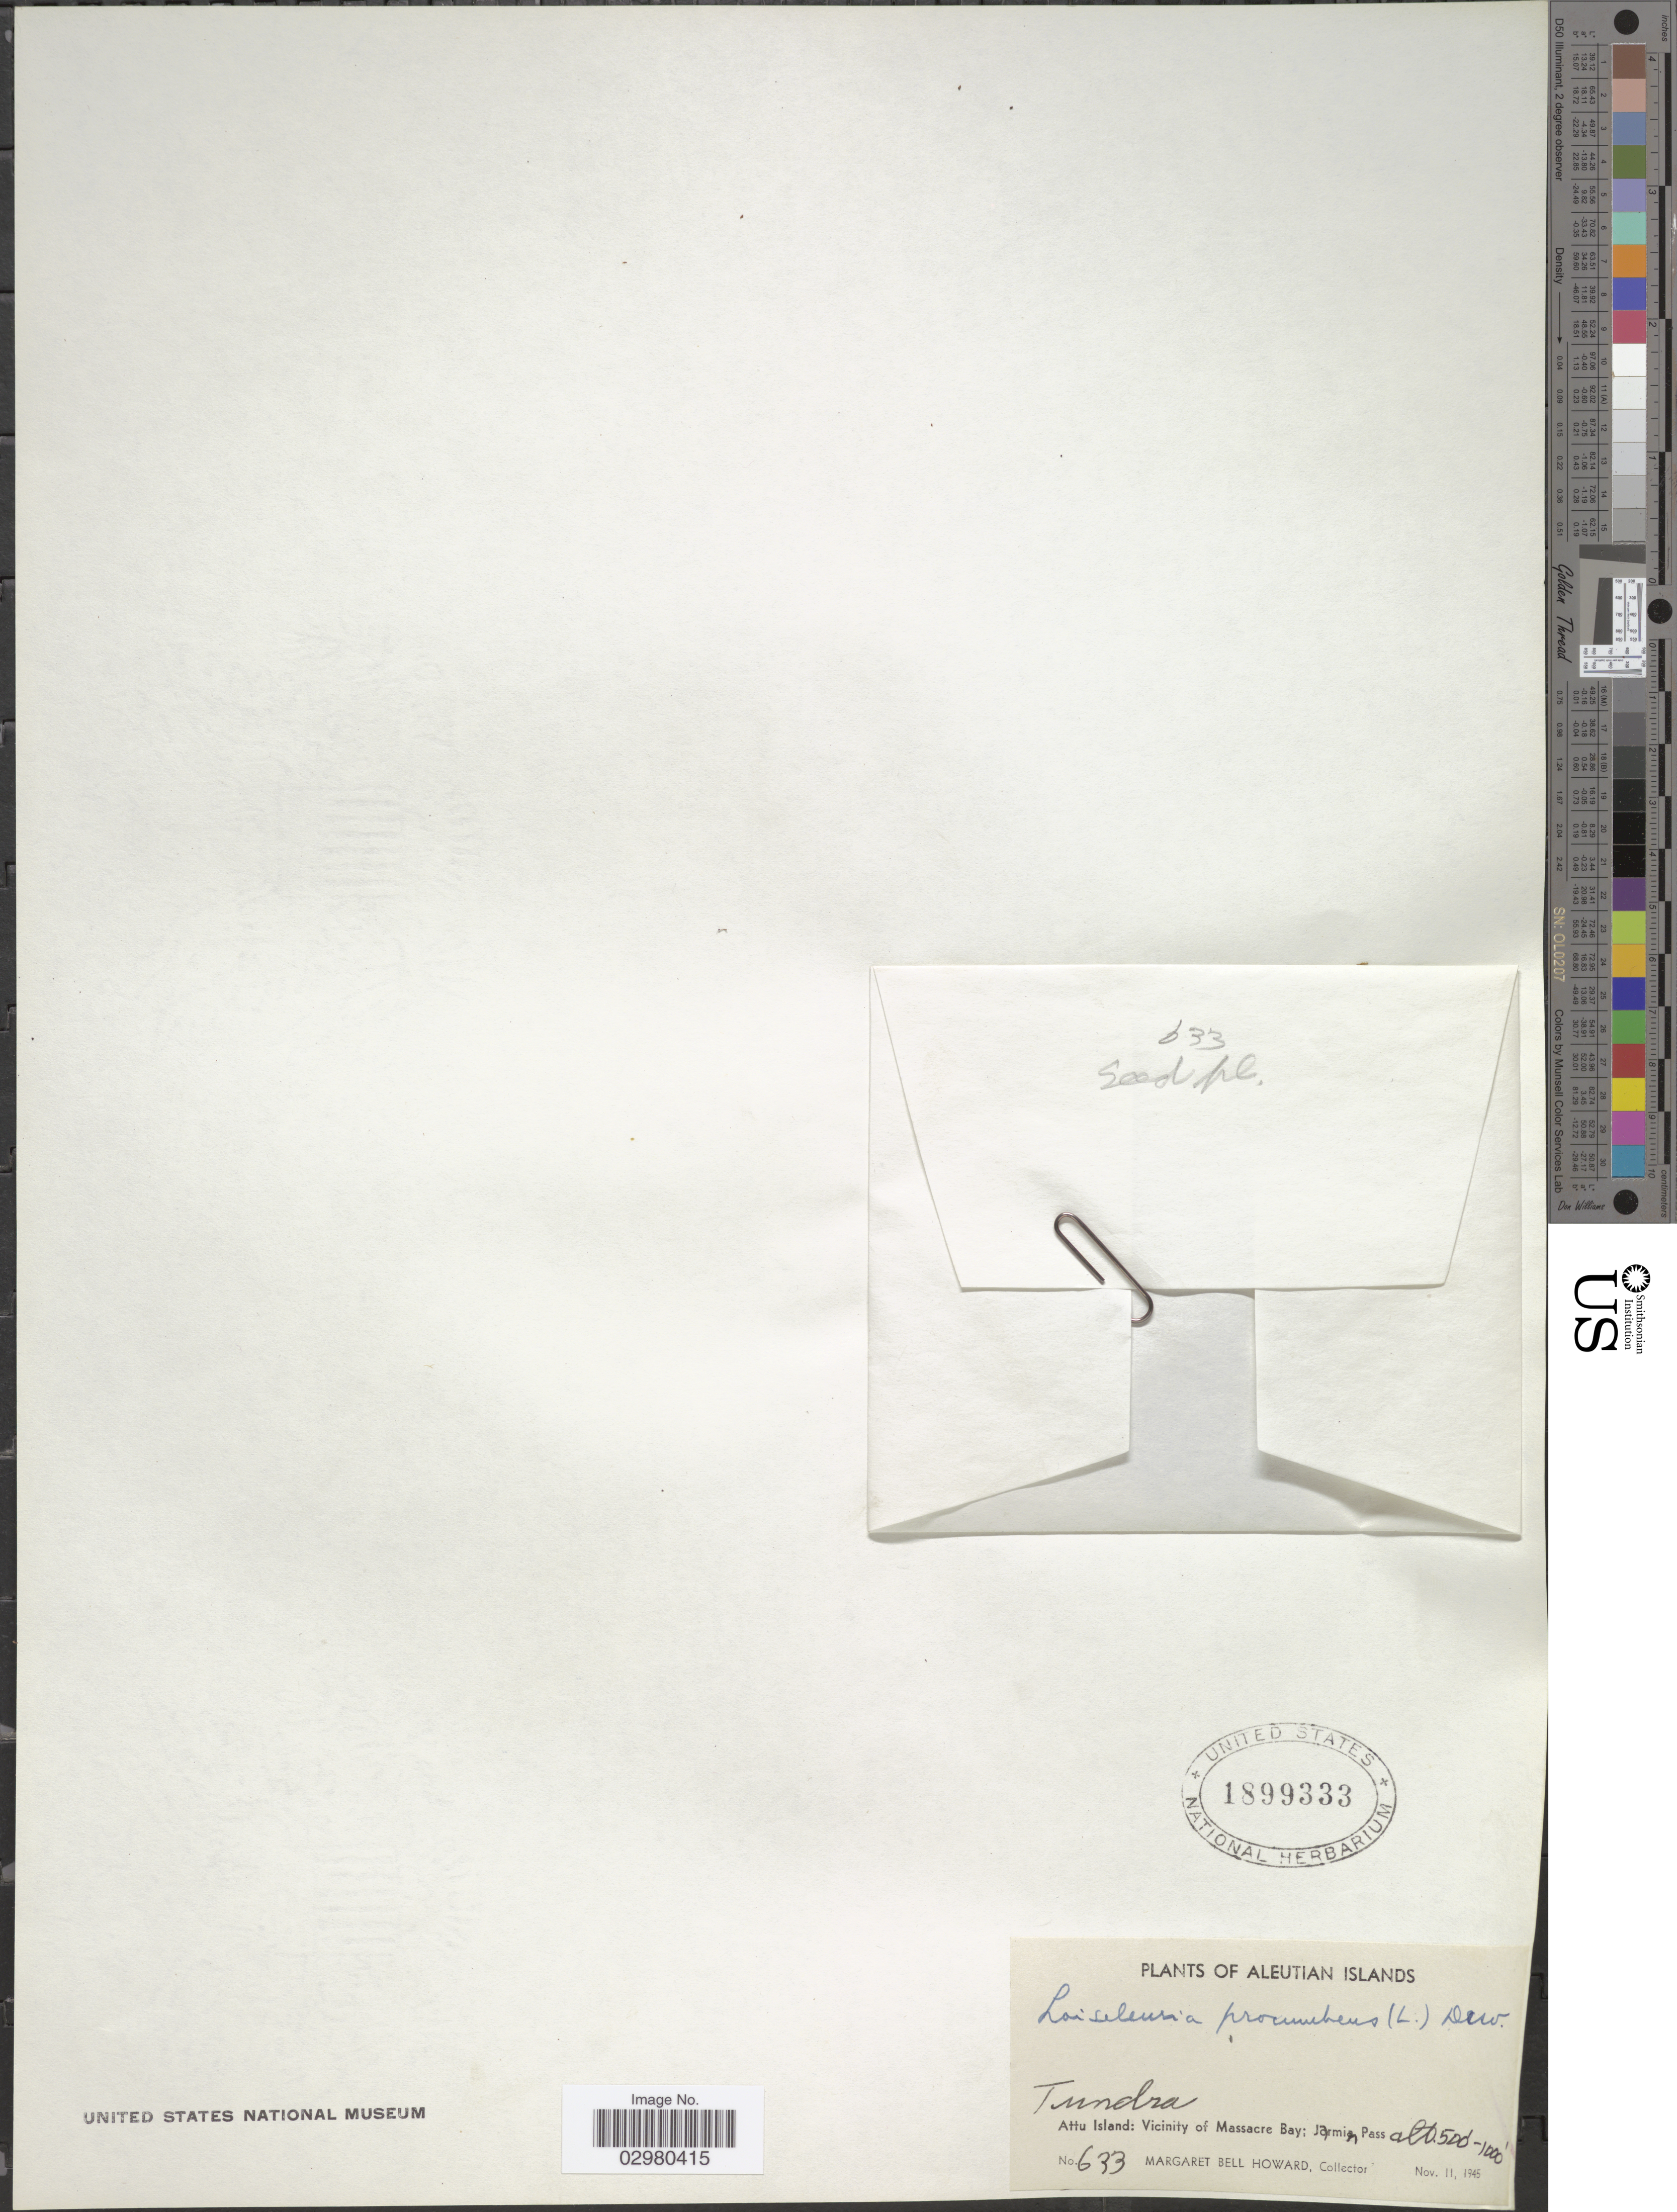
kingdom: Plantae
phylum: Tracheophyta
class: Magnoliopsida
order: Ericales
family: Ericaceae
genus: Loiseleuria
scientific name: Loiseleuria procumbens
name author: (L.) Desv.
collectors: M. B. Howard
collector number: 633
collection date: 1946-11-11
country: United States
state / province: Alaska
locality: Aleutian Islands. Attu Island: Vicinity of Massacre Bay; Jarmin Pass.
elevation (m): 152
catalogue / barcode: US 1899333